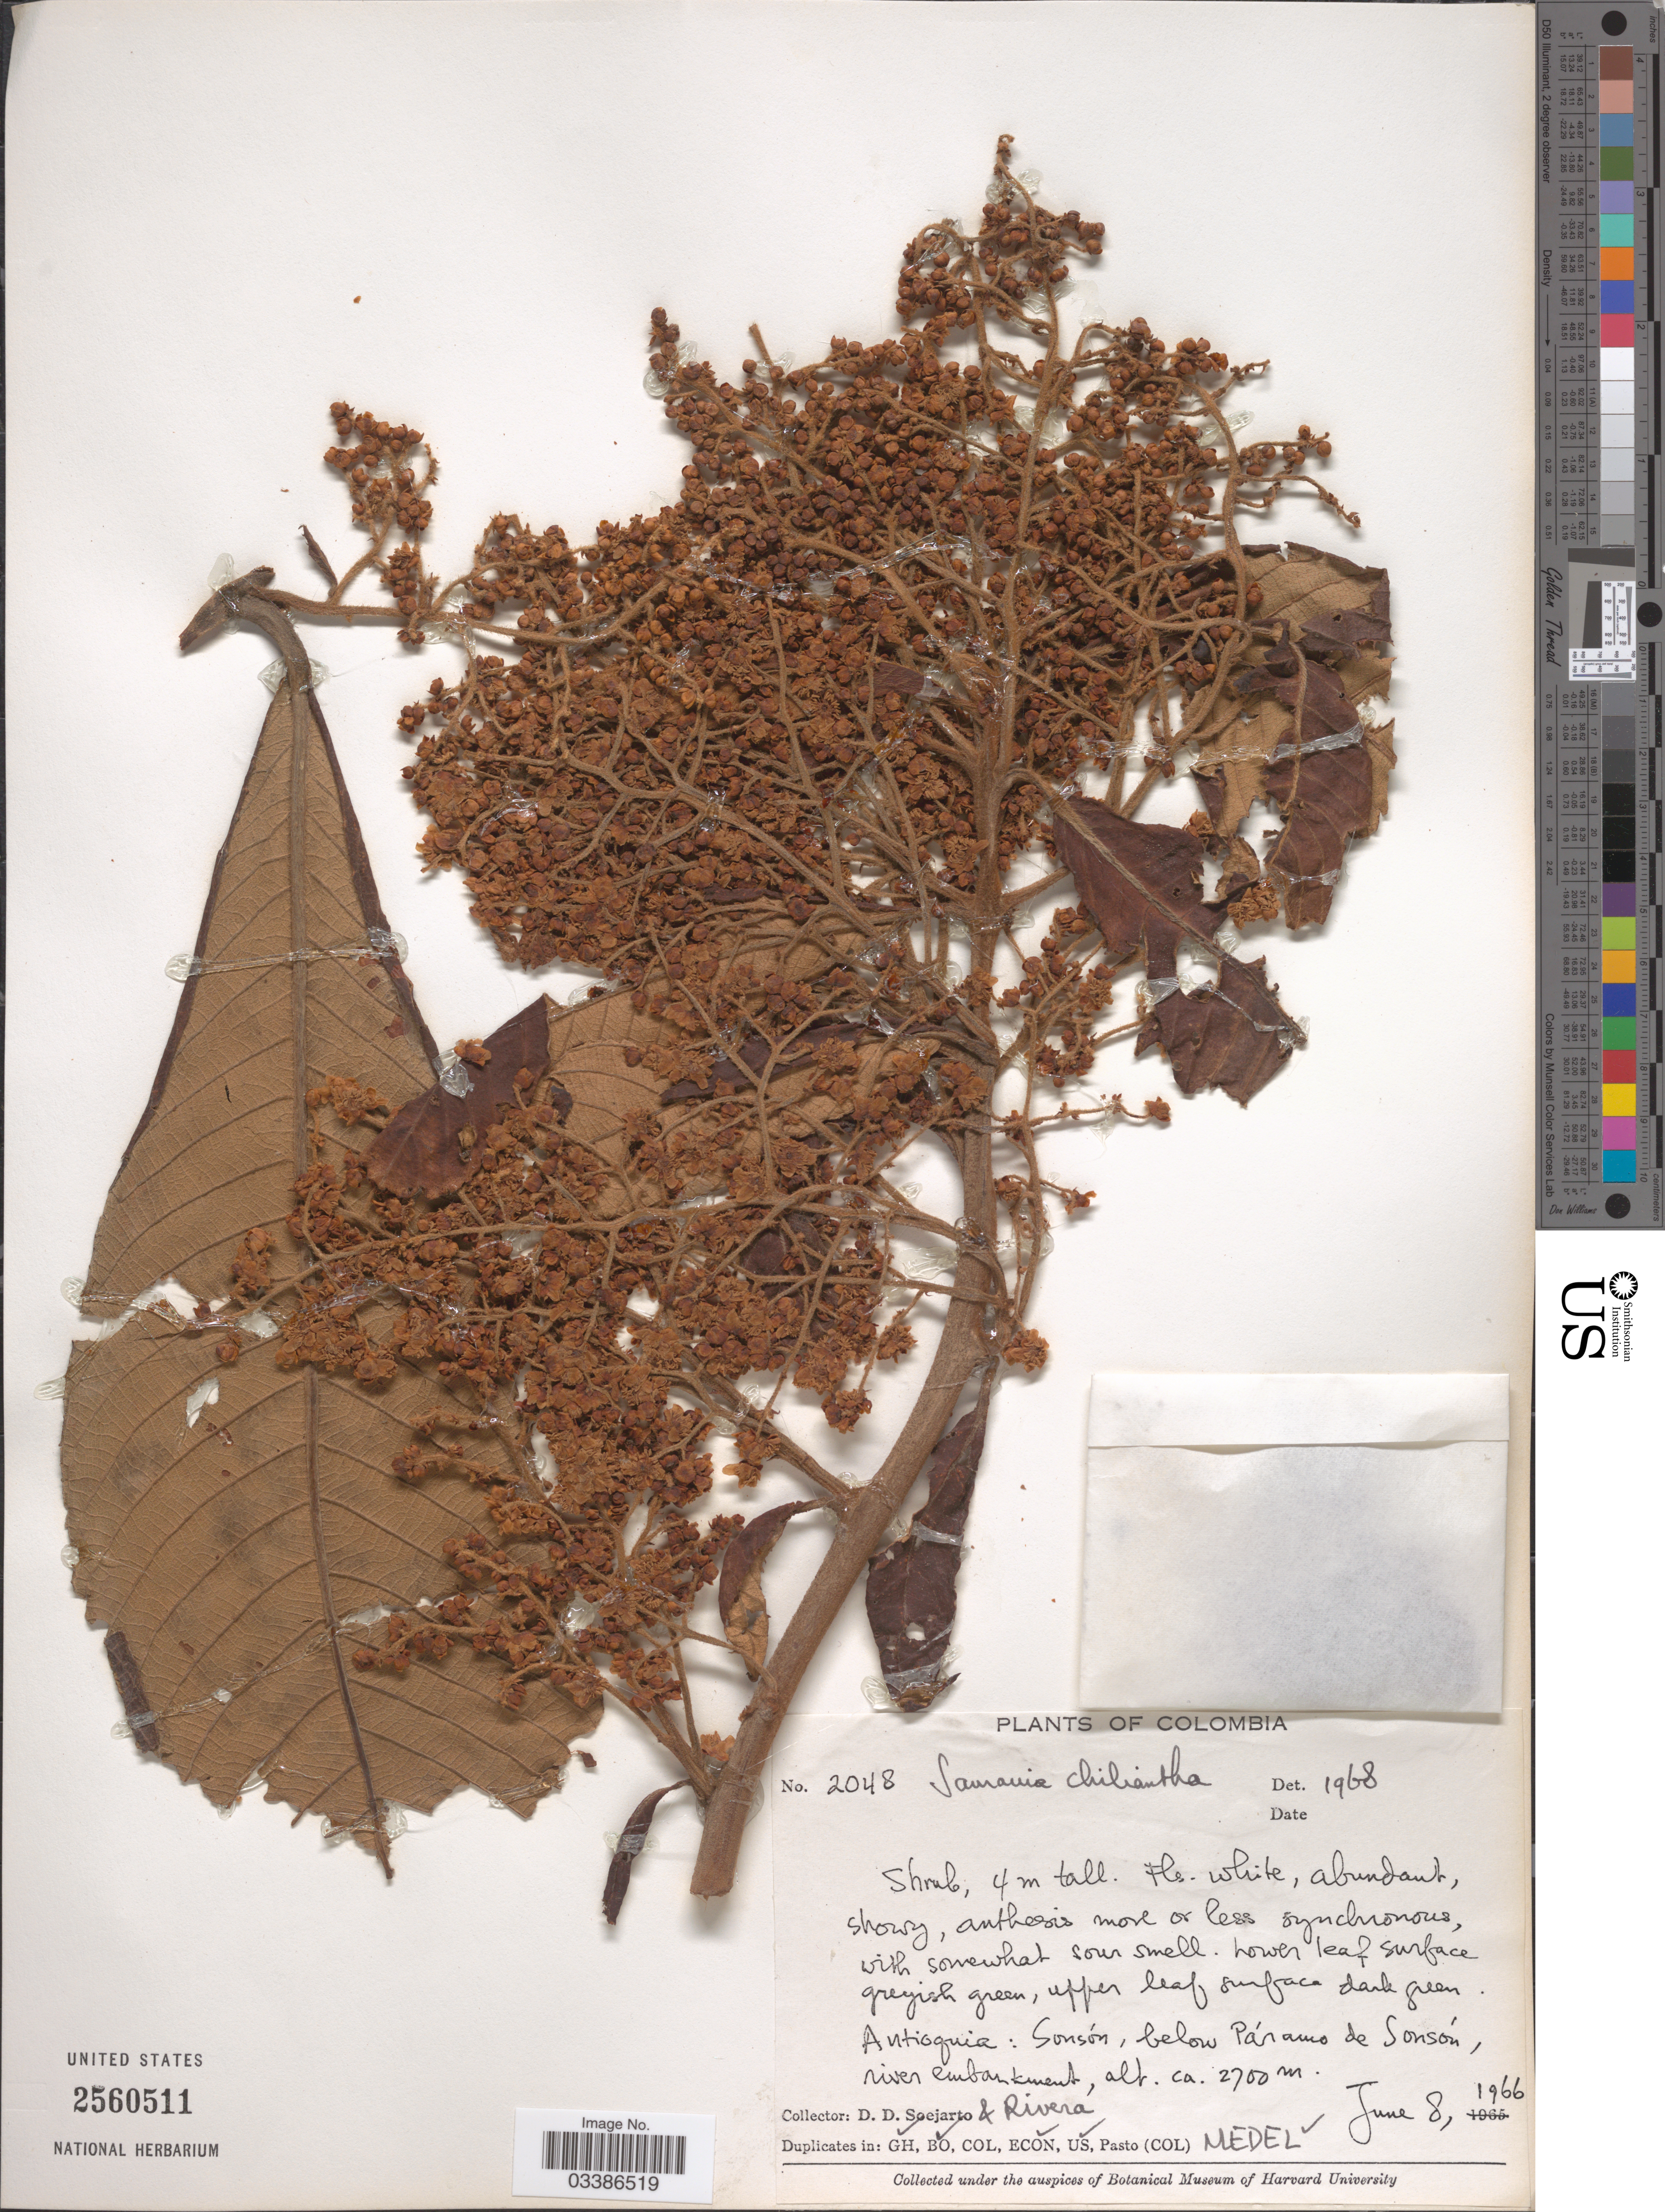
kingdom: Plantae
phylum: Tracheophyta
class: Magnoliopsida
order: Ericales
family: Actinidiaceae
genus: Saurauia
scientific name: Saurauia chiliantha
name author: R.E. Schult.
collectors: Rivera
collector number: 2048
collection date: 1966-06-08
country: Colombia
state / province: Antioquia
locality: Sonsón, below Páramo de Sonsón, river embankment.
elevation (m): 2700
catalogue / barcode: US 2560511